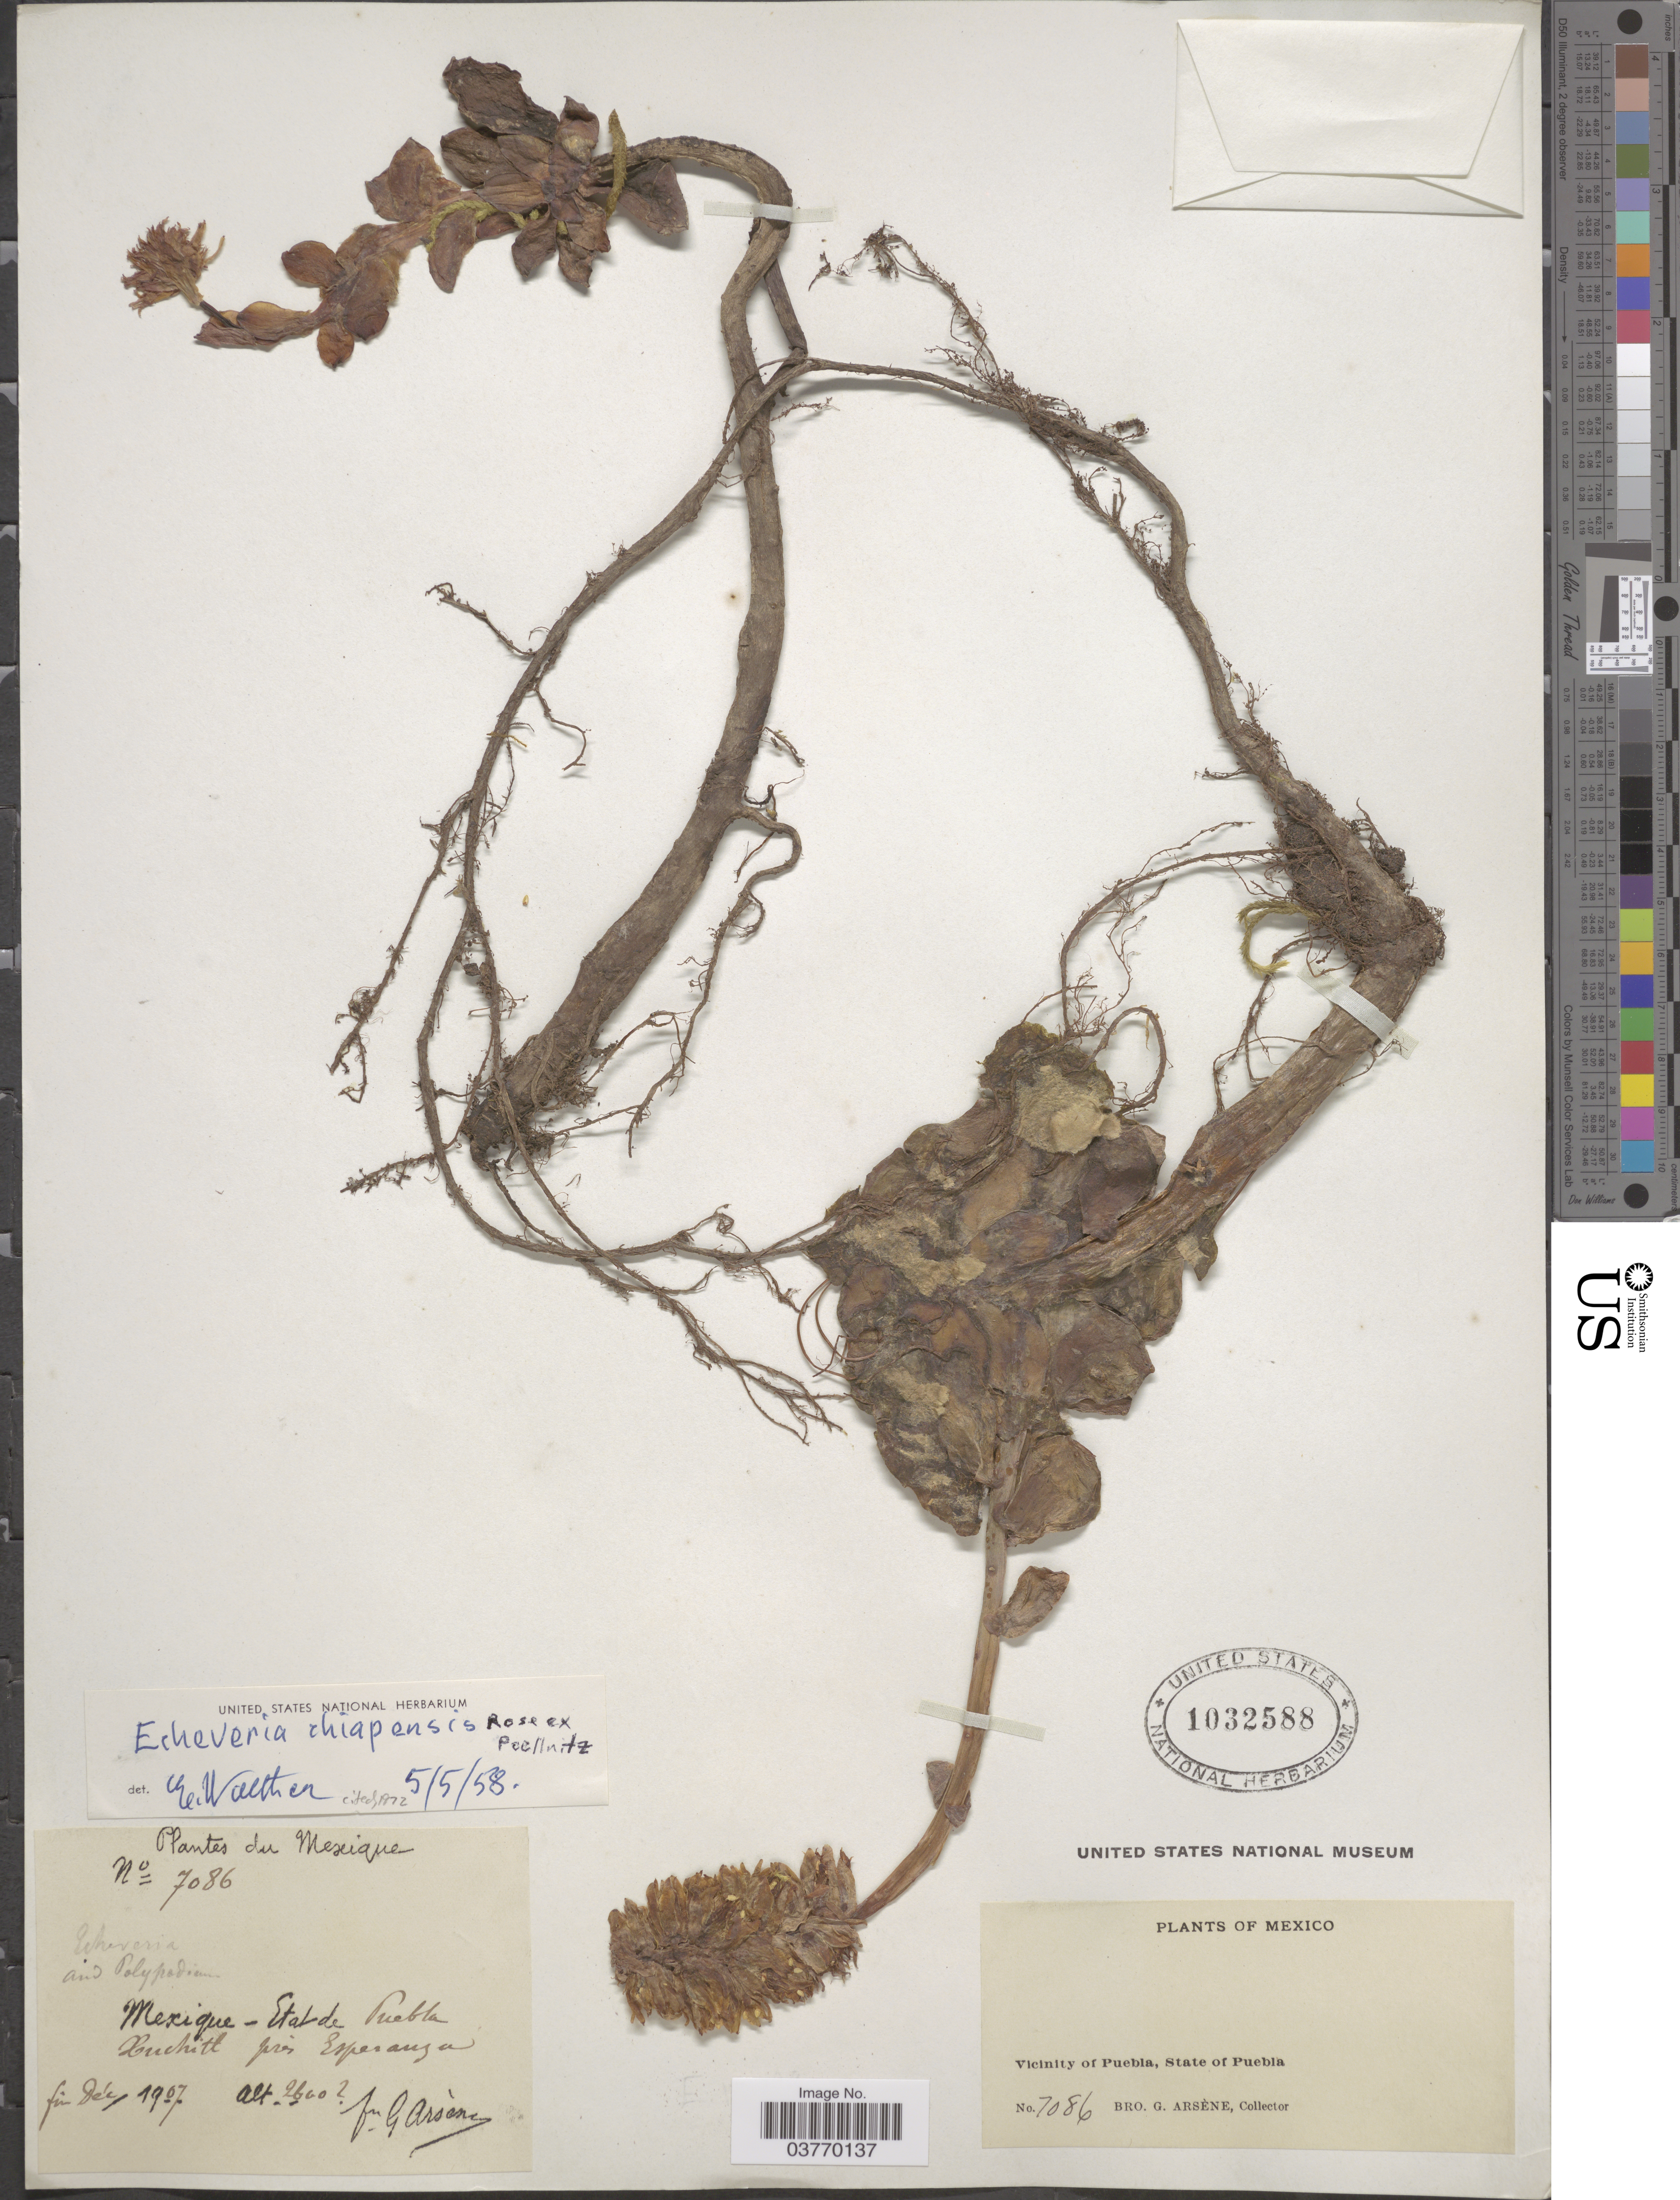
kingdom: Plantae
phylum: Tracheophyta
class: Magnoliopsida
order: Saxifragales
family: Crassulaceae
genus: Echeveria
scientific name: Echeveria chiapensis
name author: Rose ex Poelln.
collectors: Bro. G. Arsène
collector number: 7086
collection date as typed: fin Déc. 1907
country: Mexico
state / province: Puebla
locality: Xuchitl pres Esperanza. Vicinity of Puebla.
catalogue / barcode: US 1032588